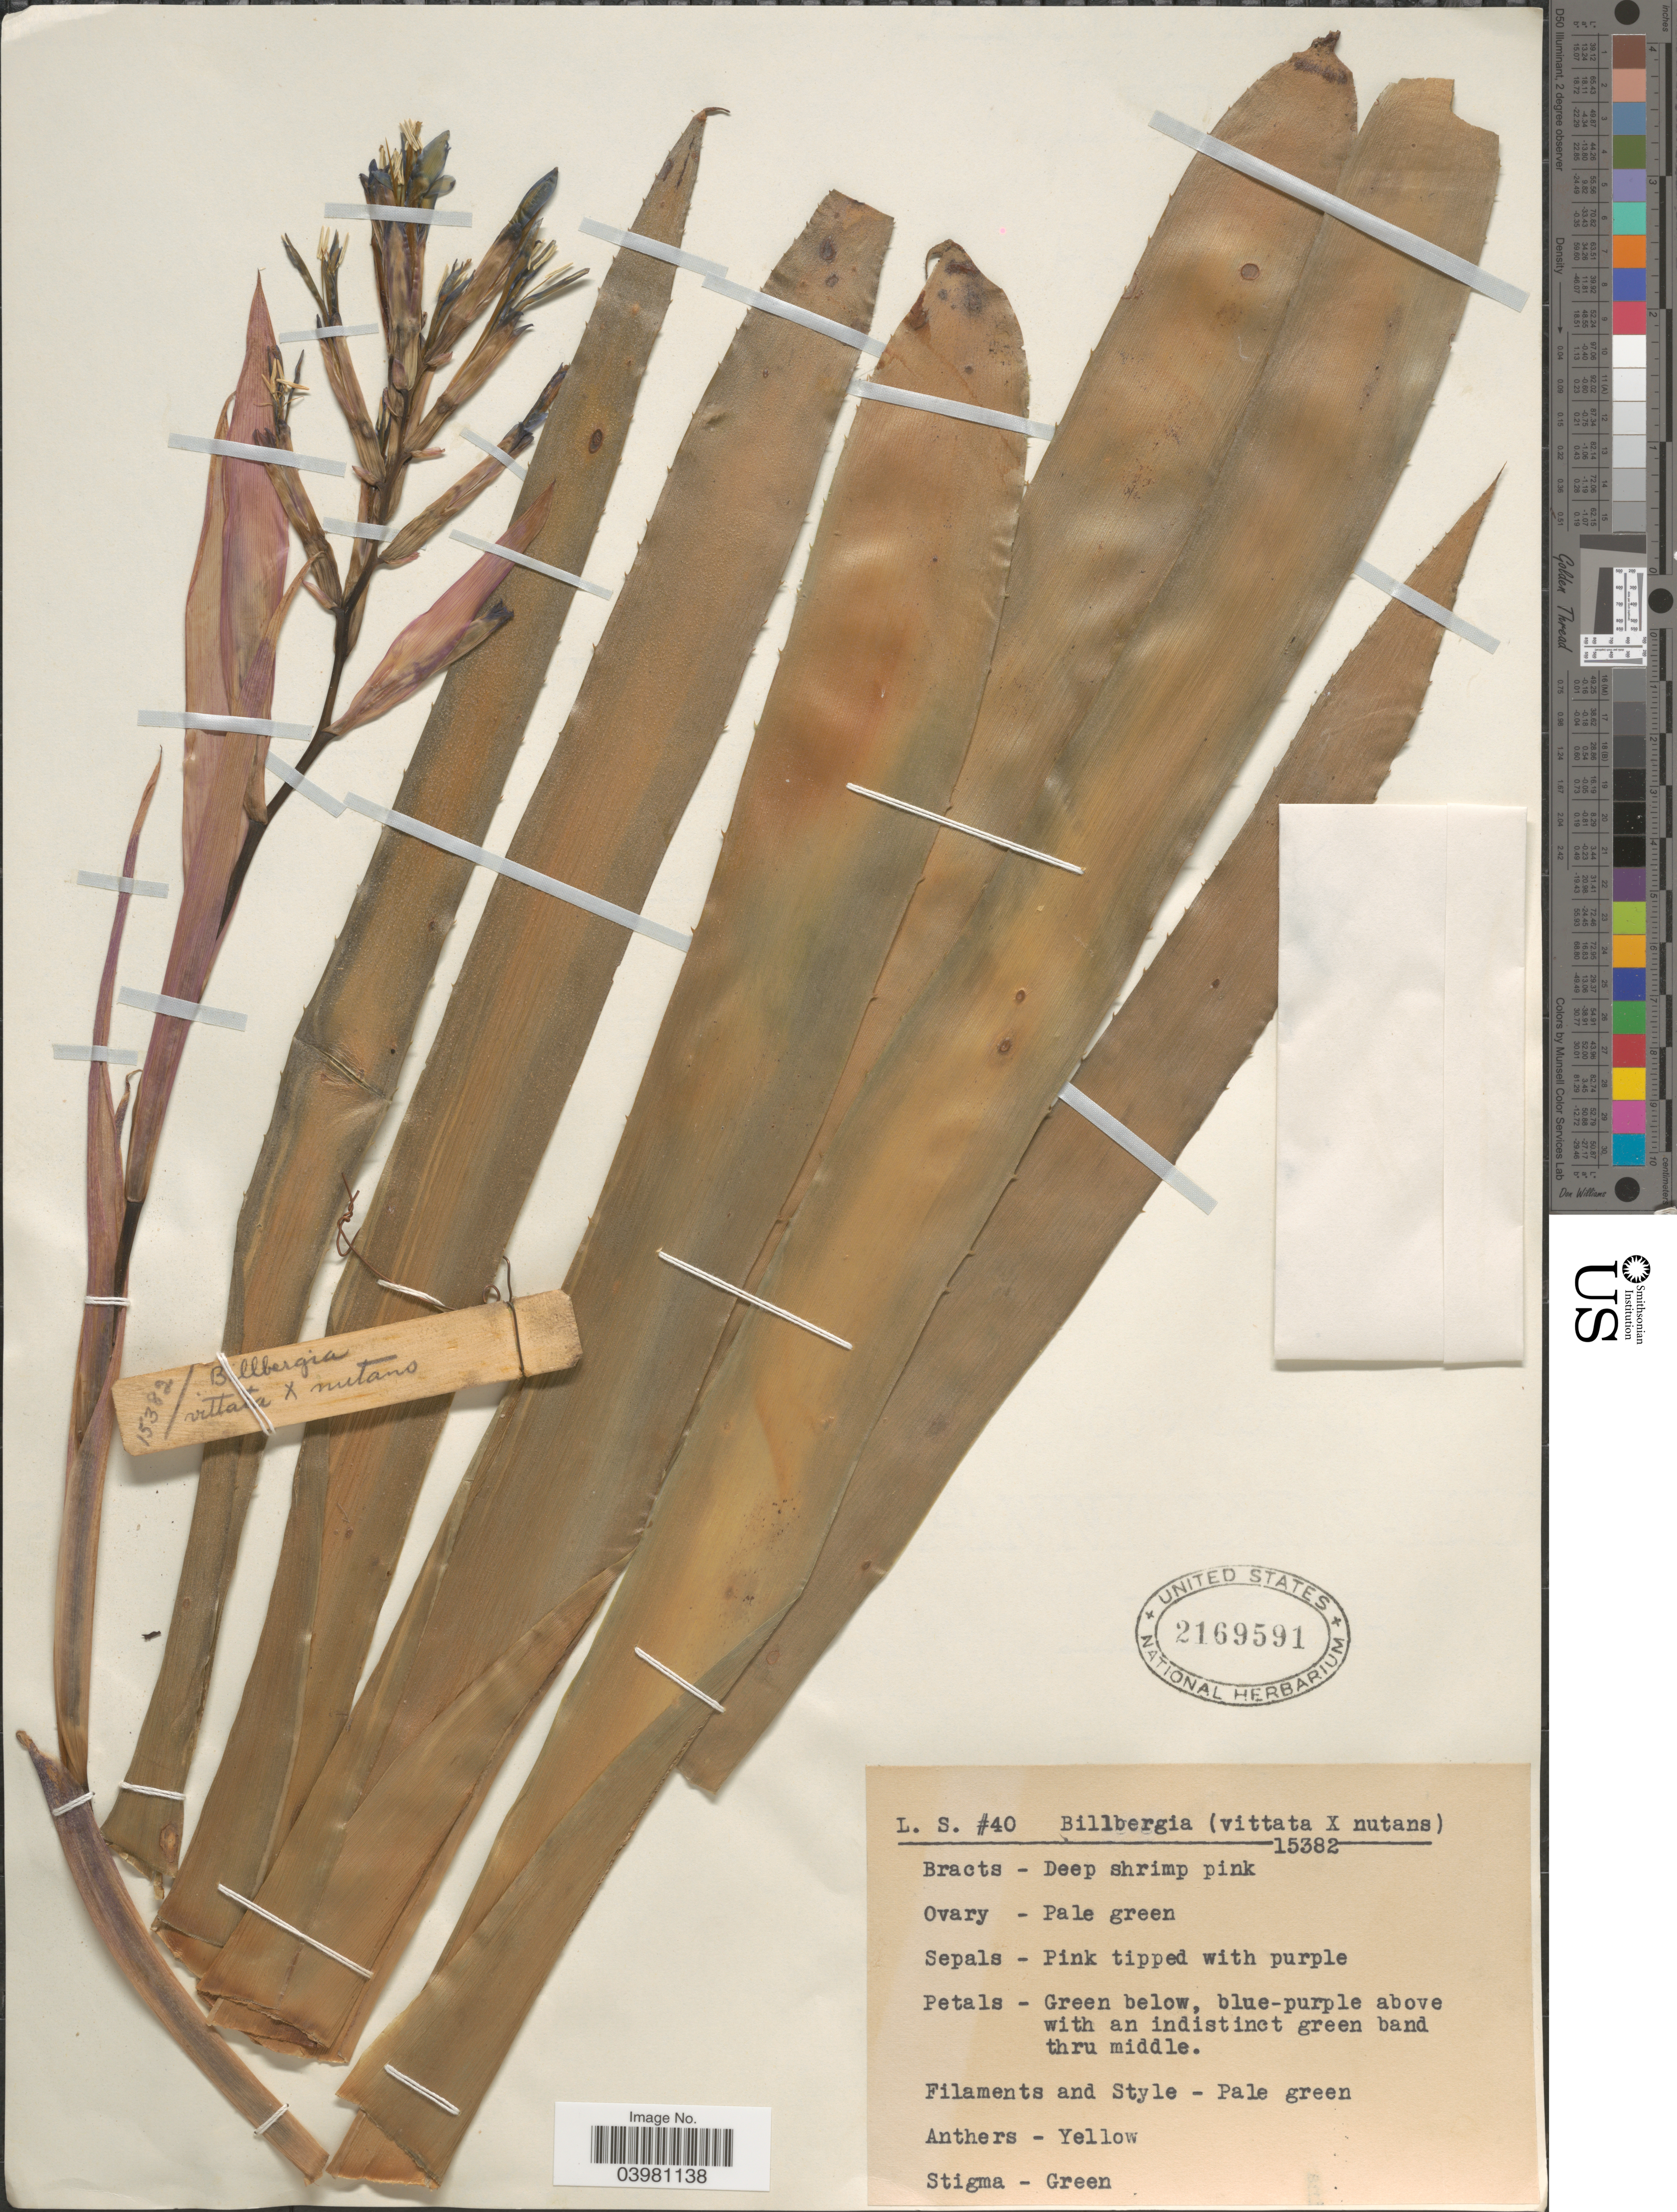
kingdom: Plantae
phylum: Tracheophyta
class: Liliopsida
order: Poales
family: Bromeliaceae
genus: Billbergia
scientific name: Billbergia sp.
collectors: L. S.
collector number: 40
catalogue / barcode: US 2169591